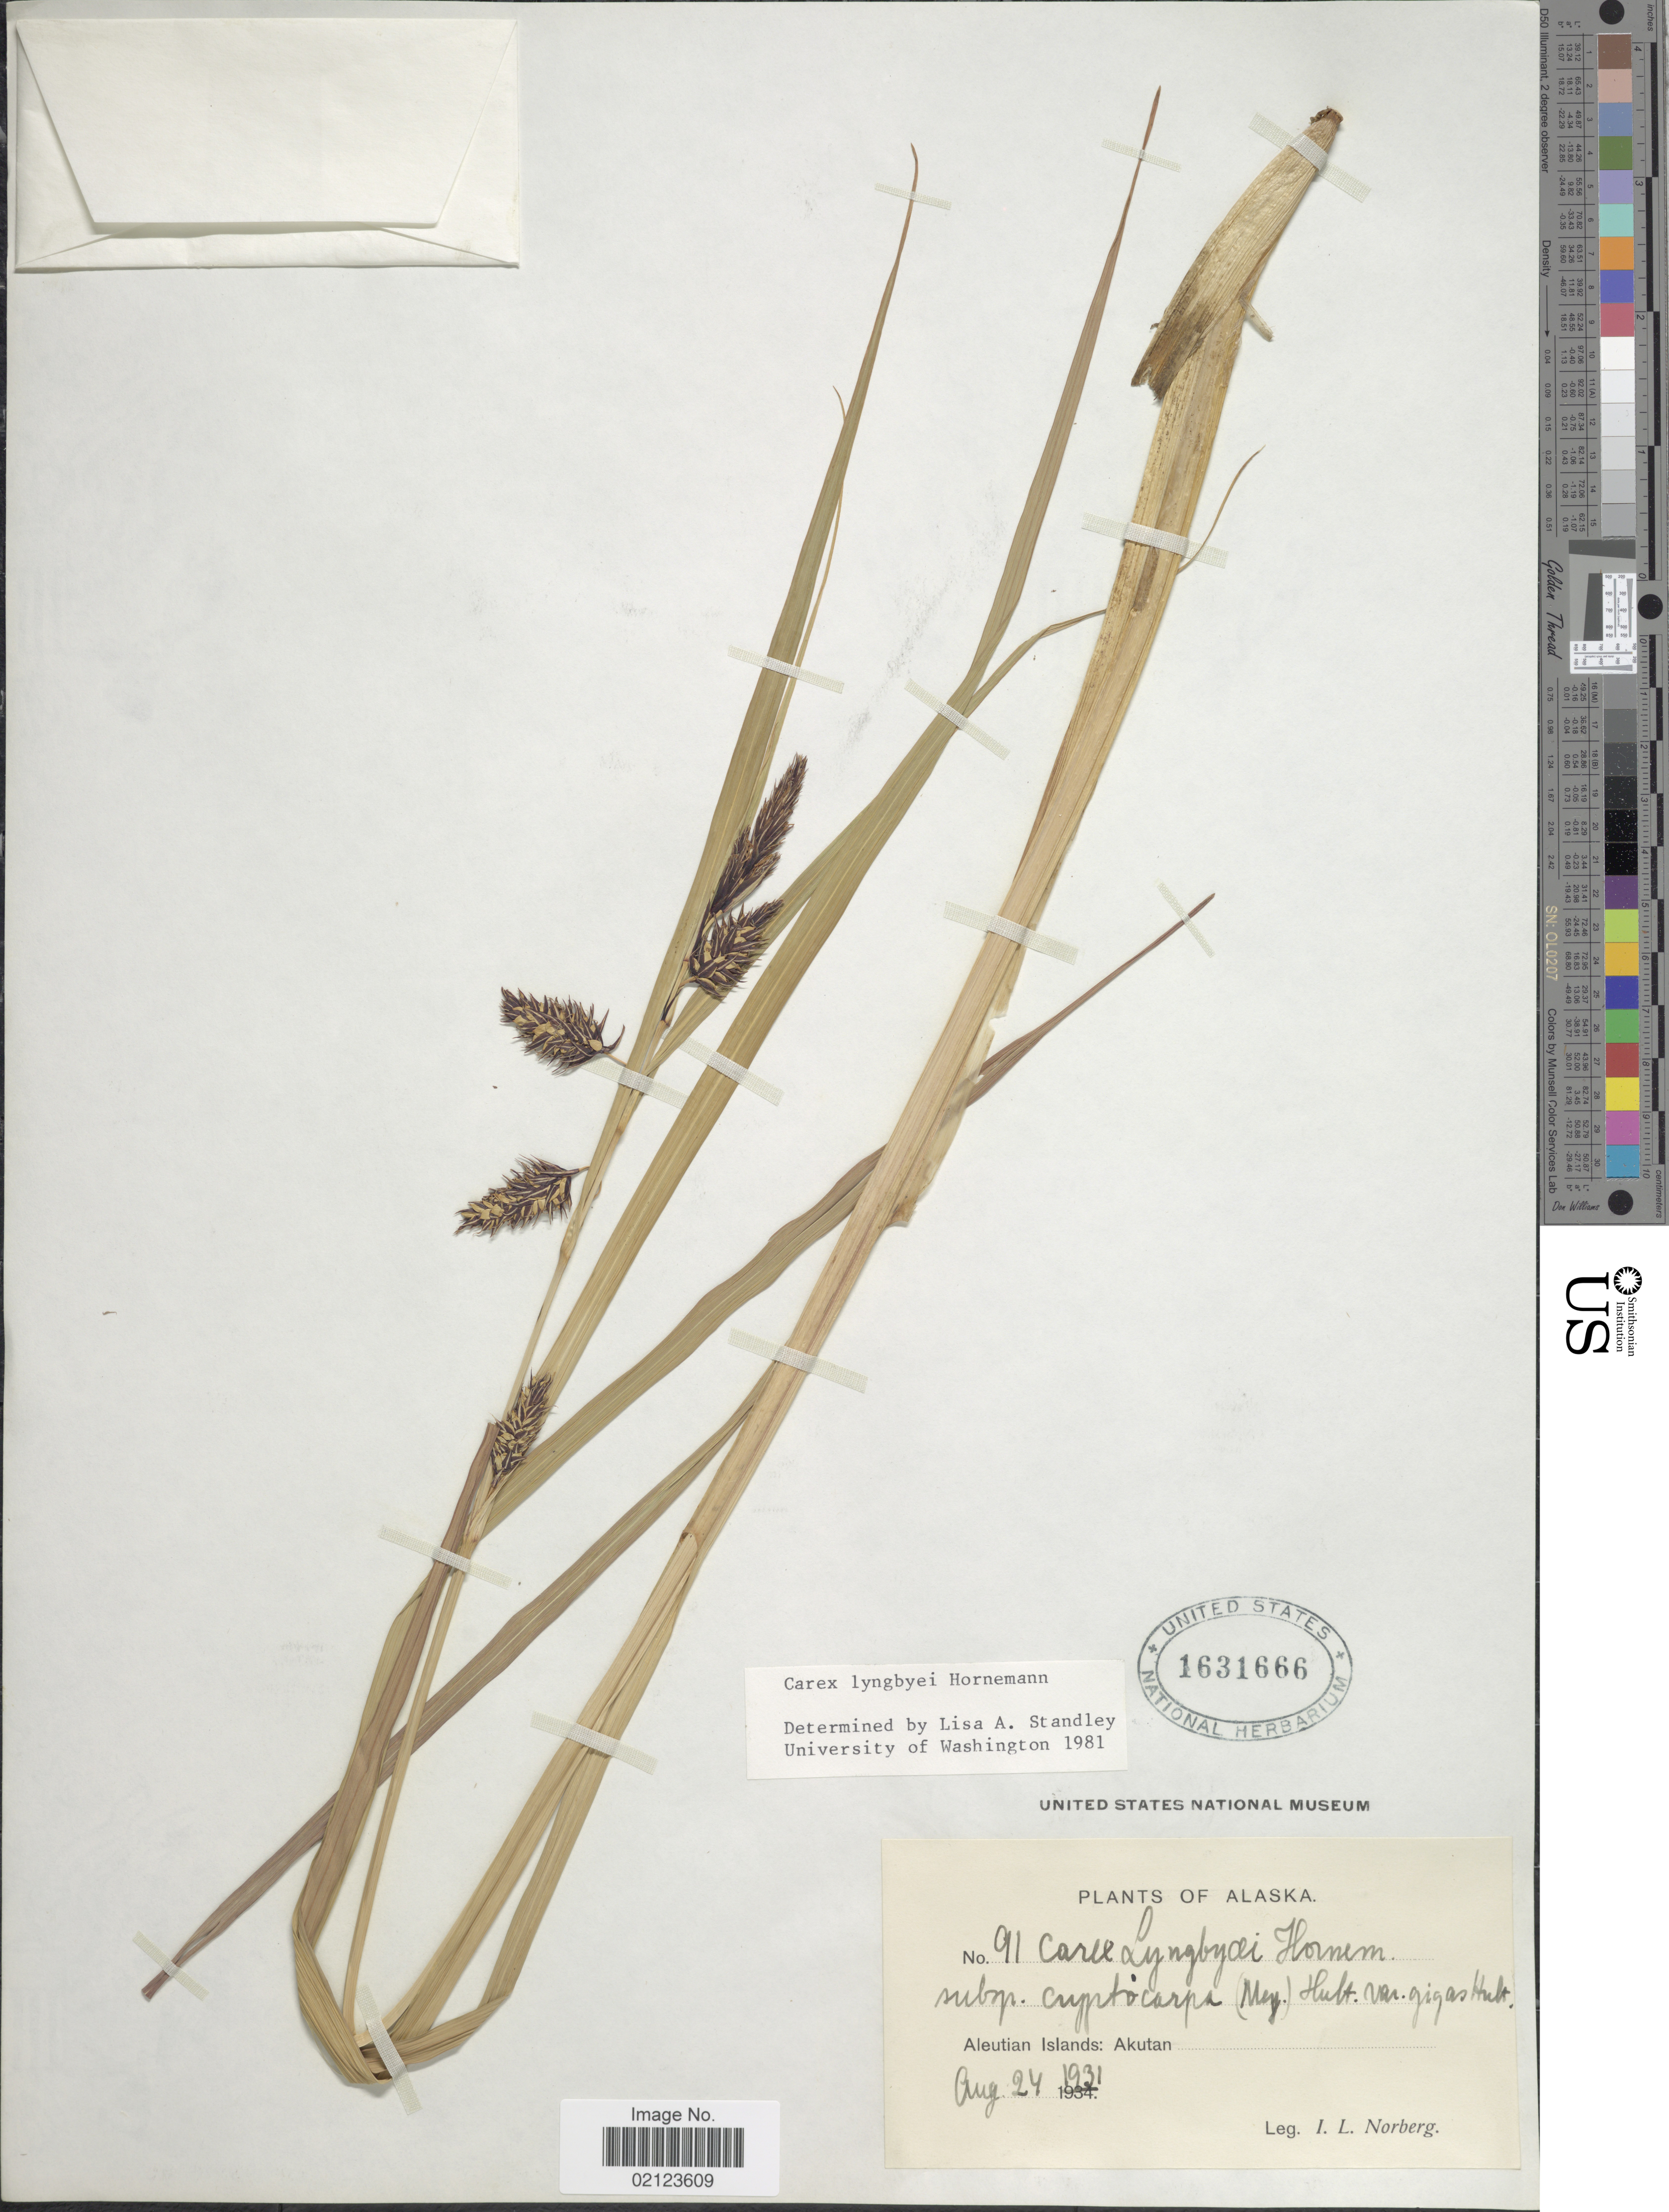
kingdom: Plantae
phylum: Tracheophyta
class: Liliopsida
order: Poales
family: Cyperaceae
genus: Carex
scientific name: Carex lyngbyei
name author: Hornem.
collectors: I. Norberg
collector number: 91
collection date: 1931-08-24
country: United States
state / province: Alaska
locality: Aleutian Islands: Akutan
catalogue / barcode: US 1631666